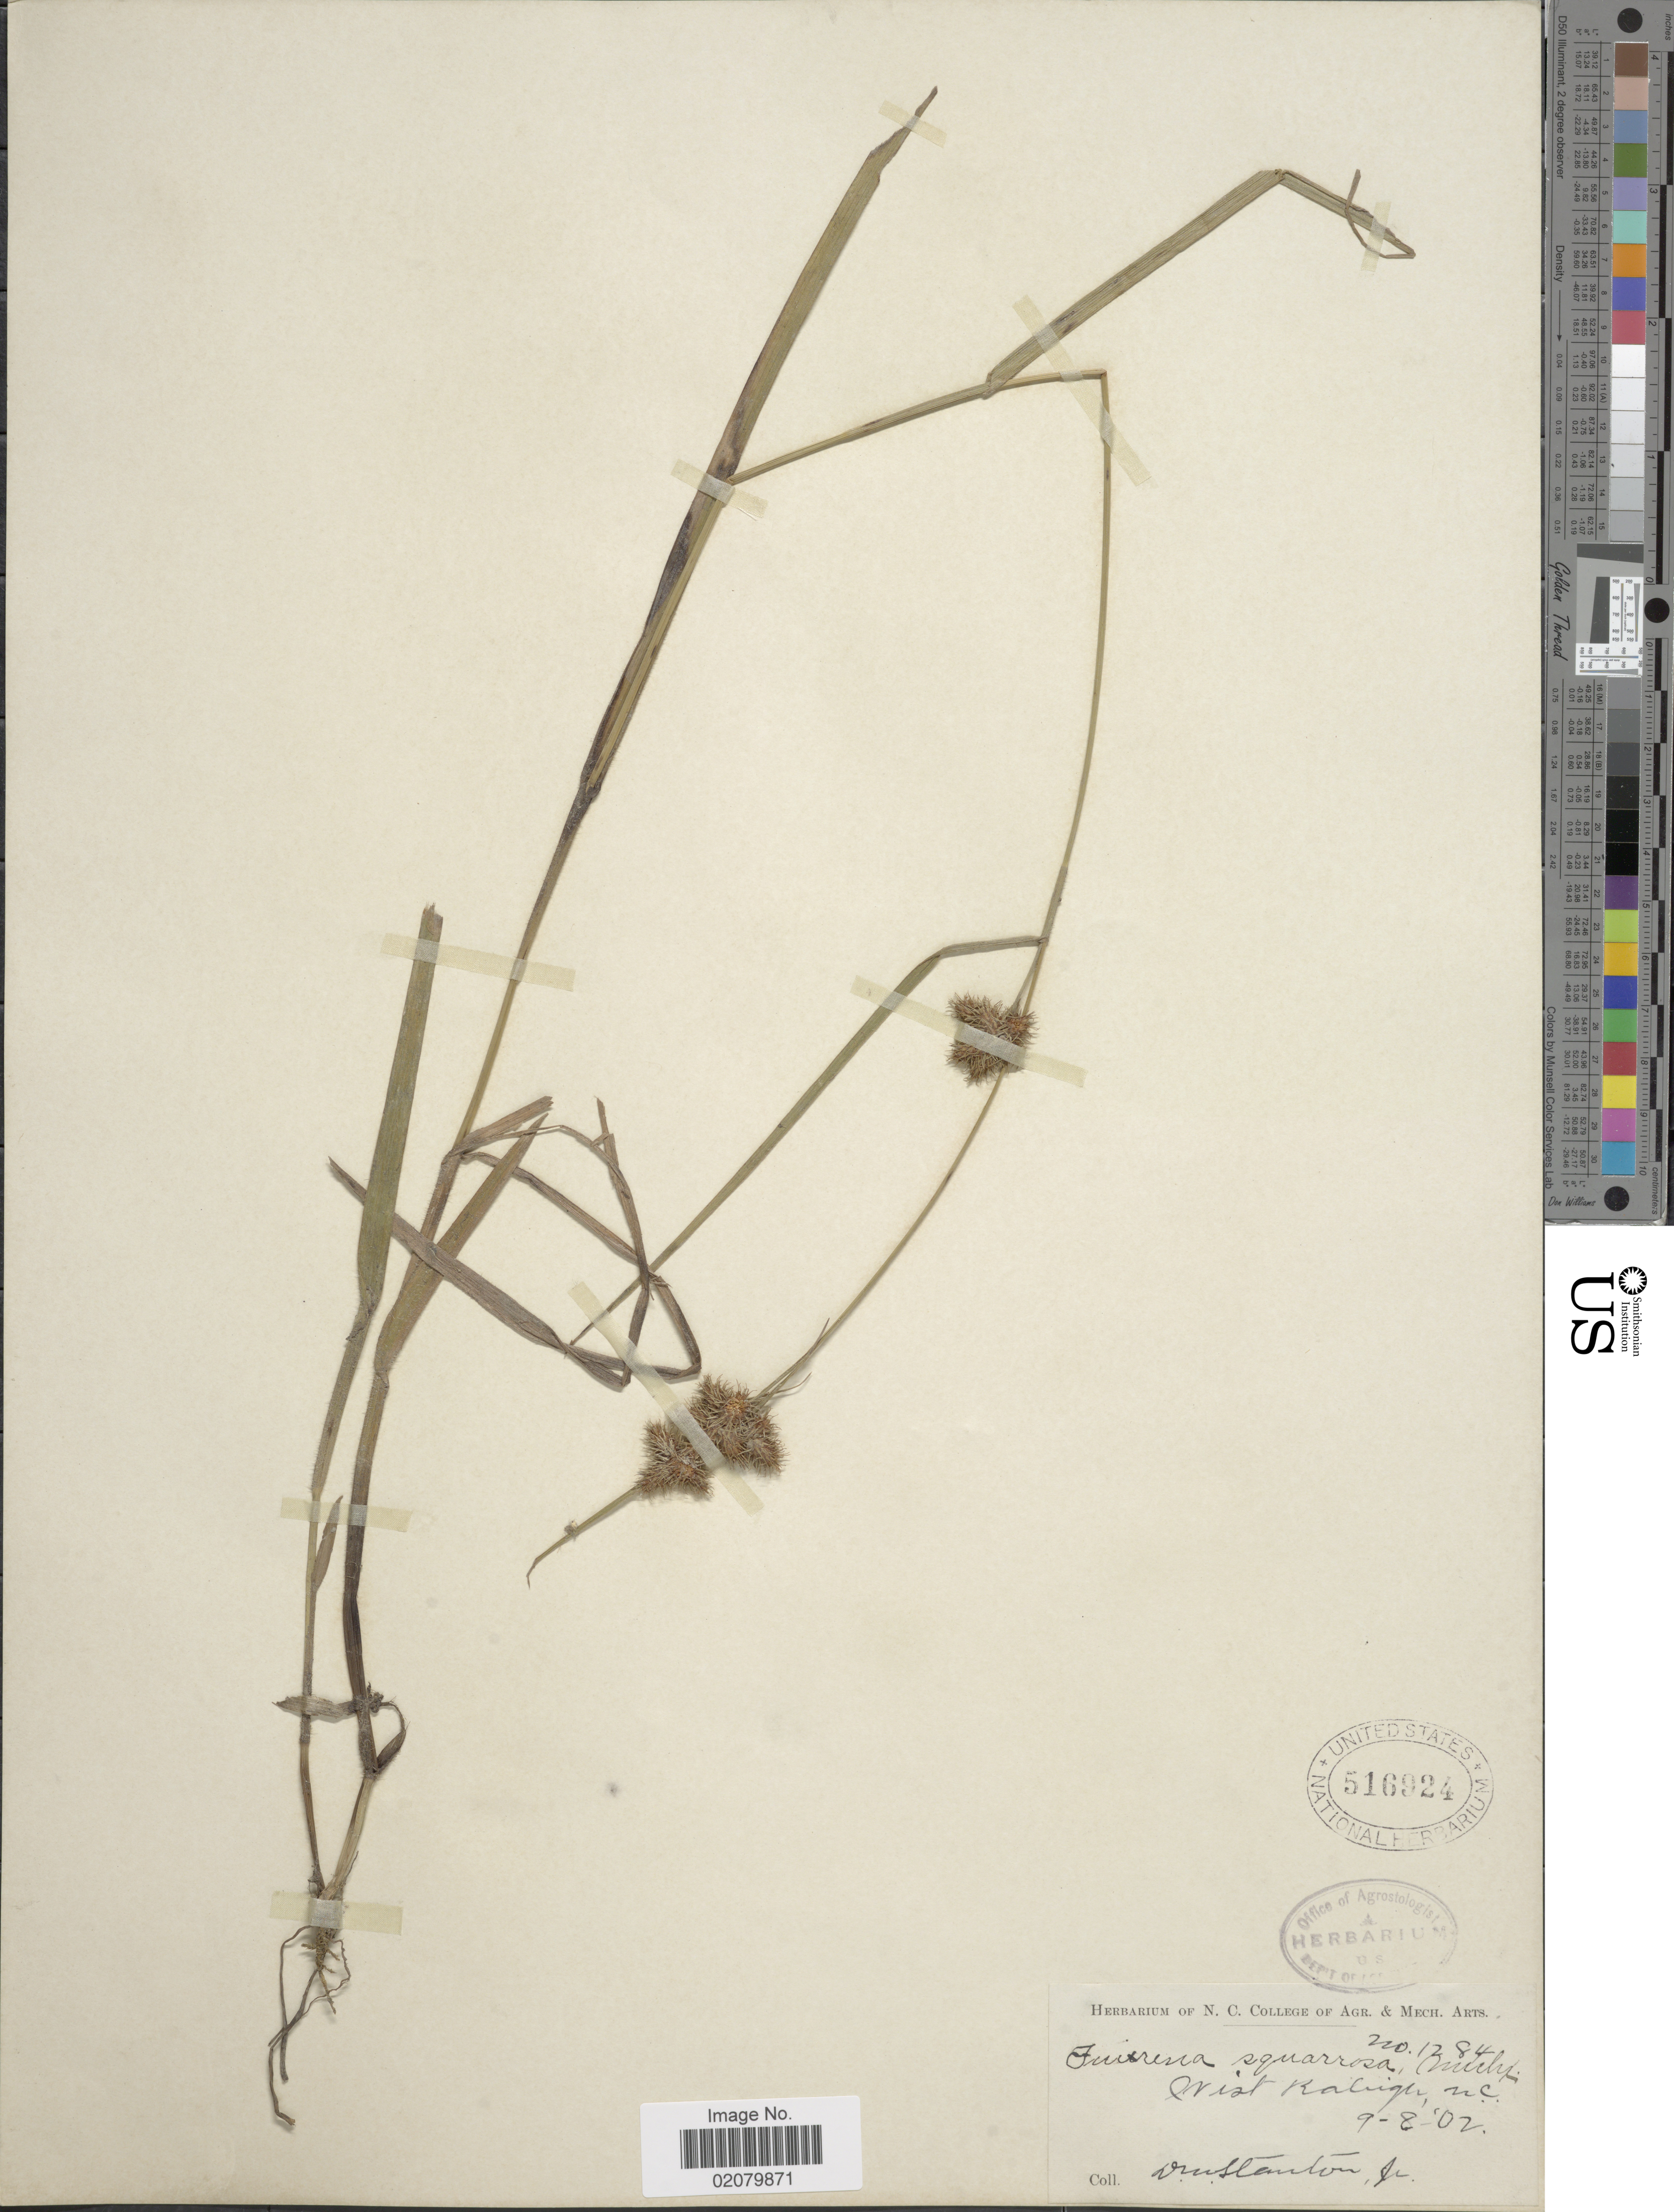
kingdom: Plantae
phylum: Tracheophyta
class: Liliopsida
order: Poales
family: Cyperaceae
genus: Fuirena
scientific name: Fuirena squarrosa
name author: Michx.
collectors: Stanton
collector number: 1284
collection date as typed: Transcribed d/m/y: 8/9/2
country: United States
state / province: North Carolina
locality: West Raleigh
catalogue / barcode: US 516924